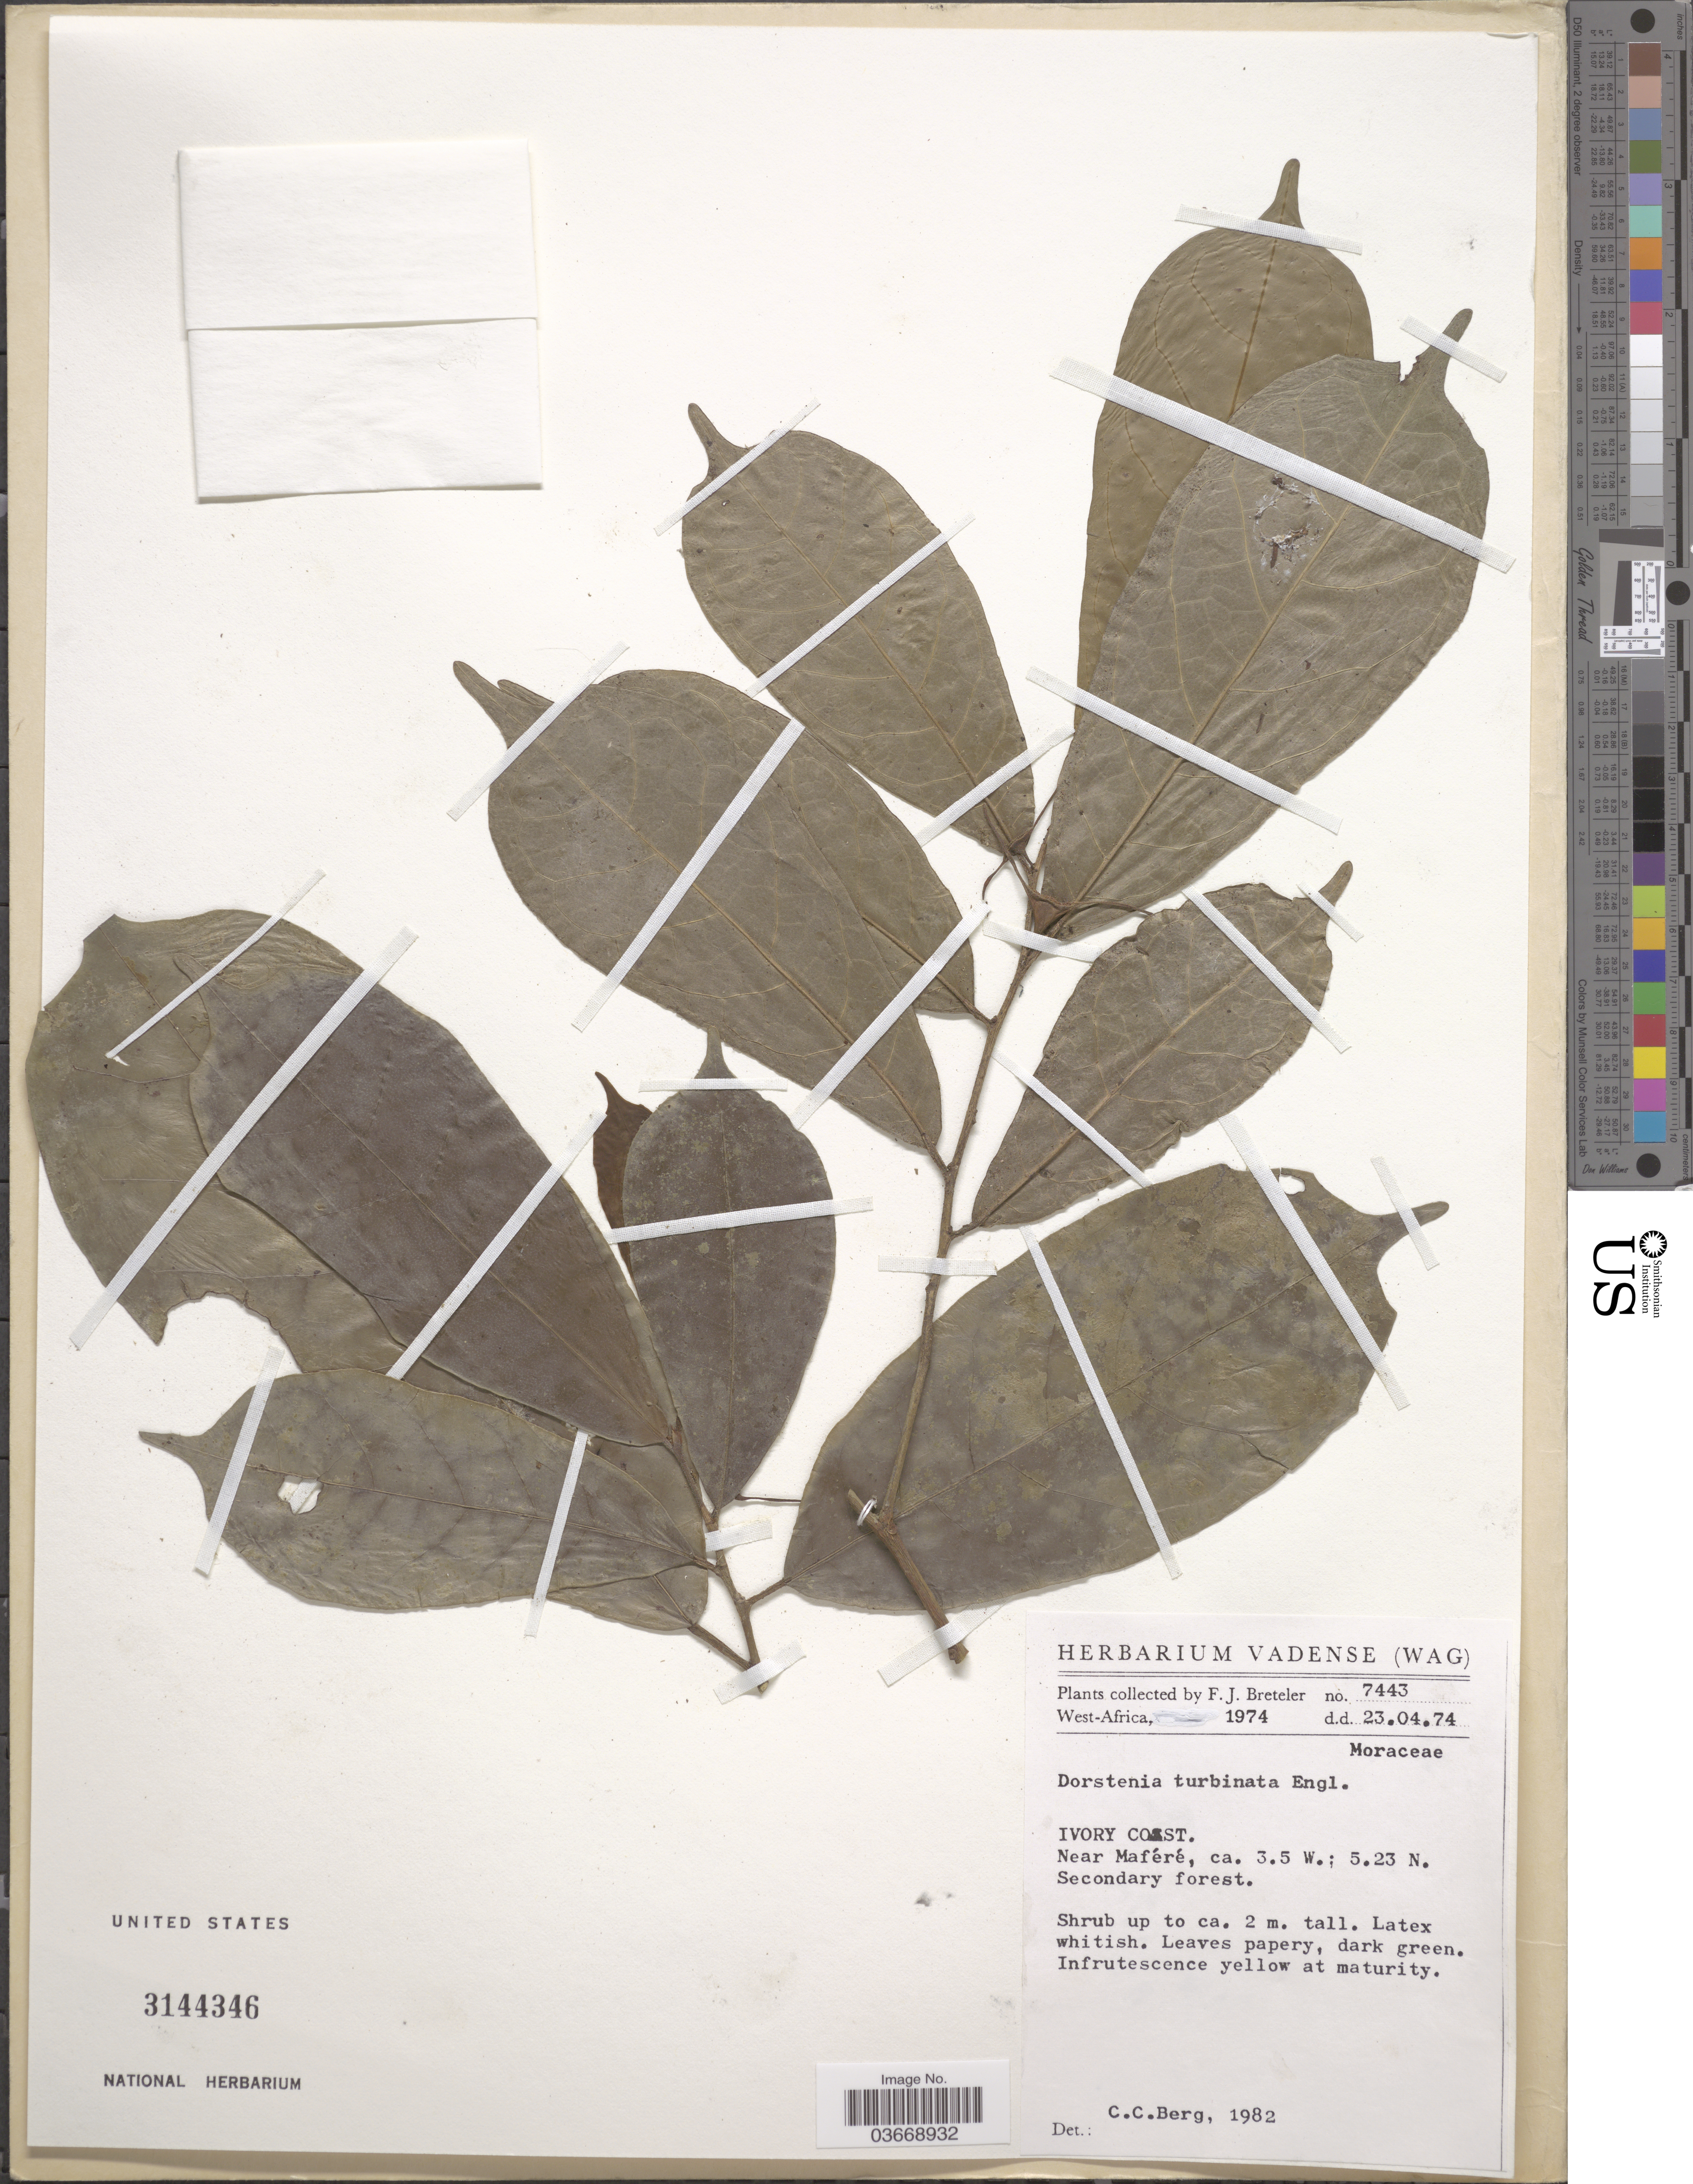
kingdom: Plantae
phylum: Tracheophyta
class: Magnoliopsida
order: Rosales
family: Moraceae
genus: Hijmania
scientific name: Hijmania turbinata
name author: (Engl.) M.D.M. Vianna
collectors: F. J. Breteler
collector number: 7443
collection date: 1974-04-23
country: Ivory Coast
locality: West-Africa. Near Maféré, Secondary forest.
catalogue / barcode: US 3144346